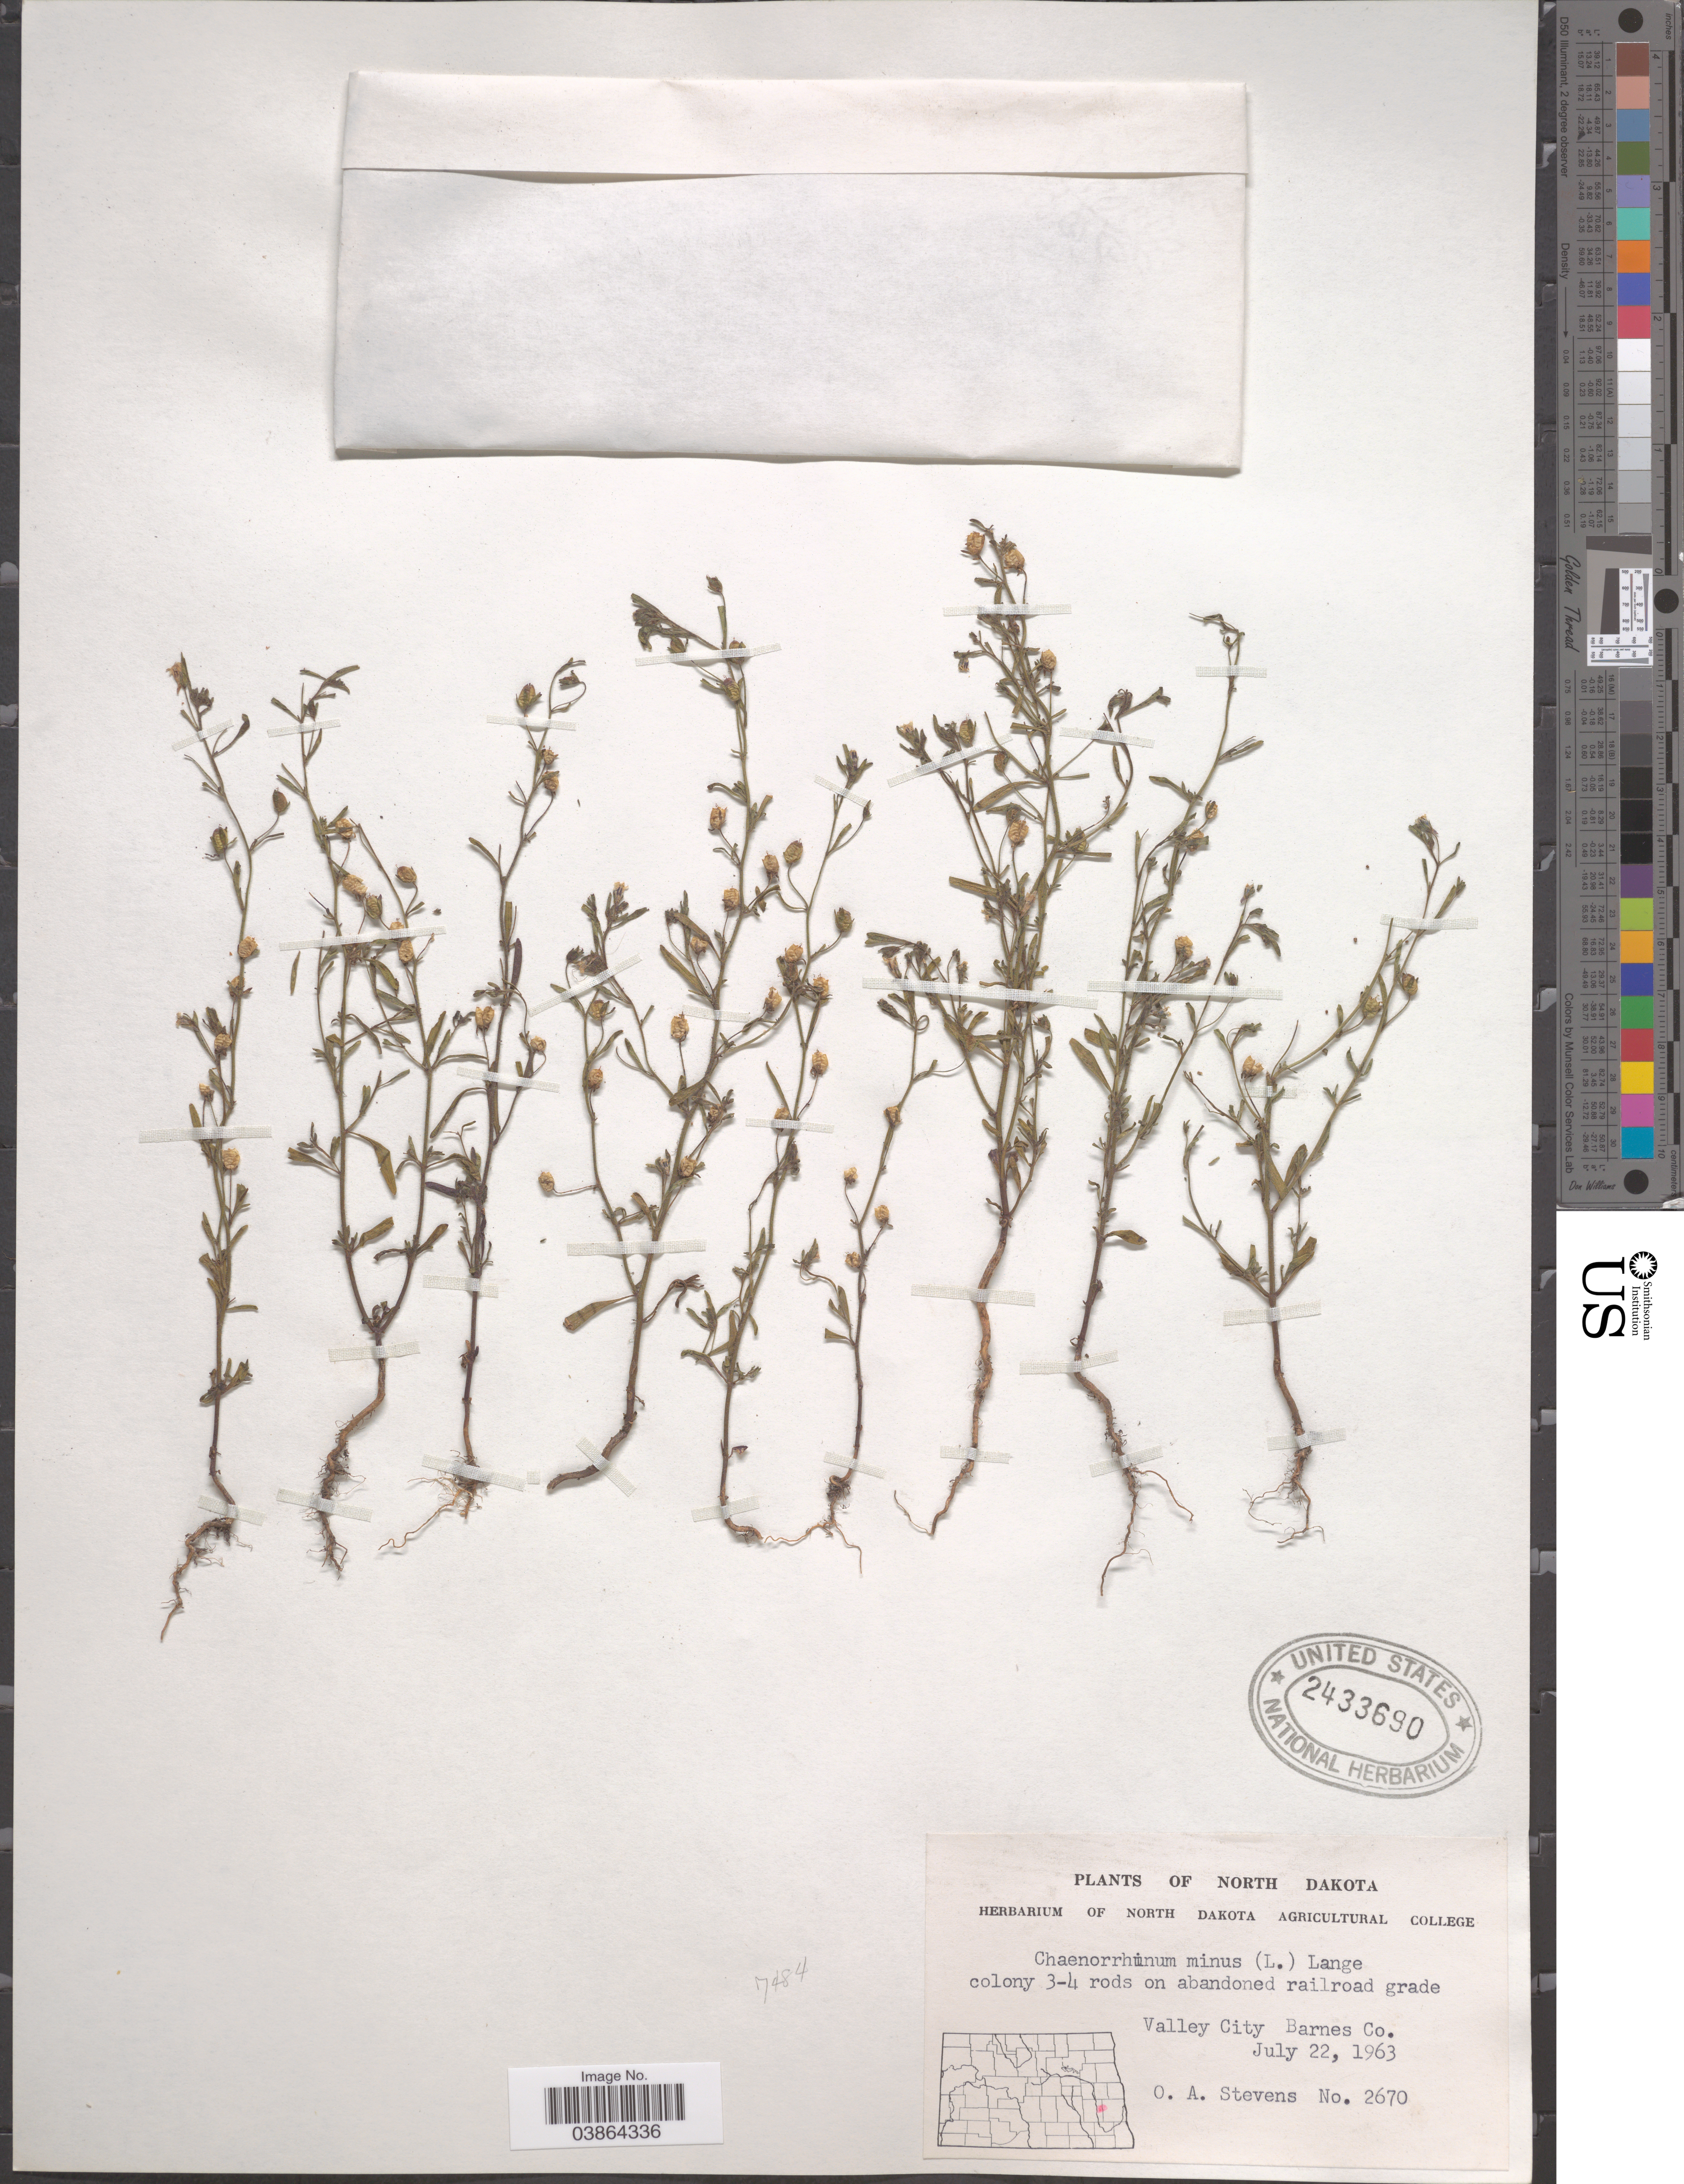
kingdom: Plantae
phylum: Tracheophyta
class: Magnoliopsida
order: Lamiales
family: Plantaginaceae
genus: Chaenorrhinum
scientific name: Chaenorrhinum minor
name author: (L.) Lange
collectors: O. A. Stevens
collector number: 2670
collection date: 1963-07-22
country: United States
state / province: North Dakota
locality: Valley City Barnes Co.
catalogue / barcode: US 2433690